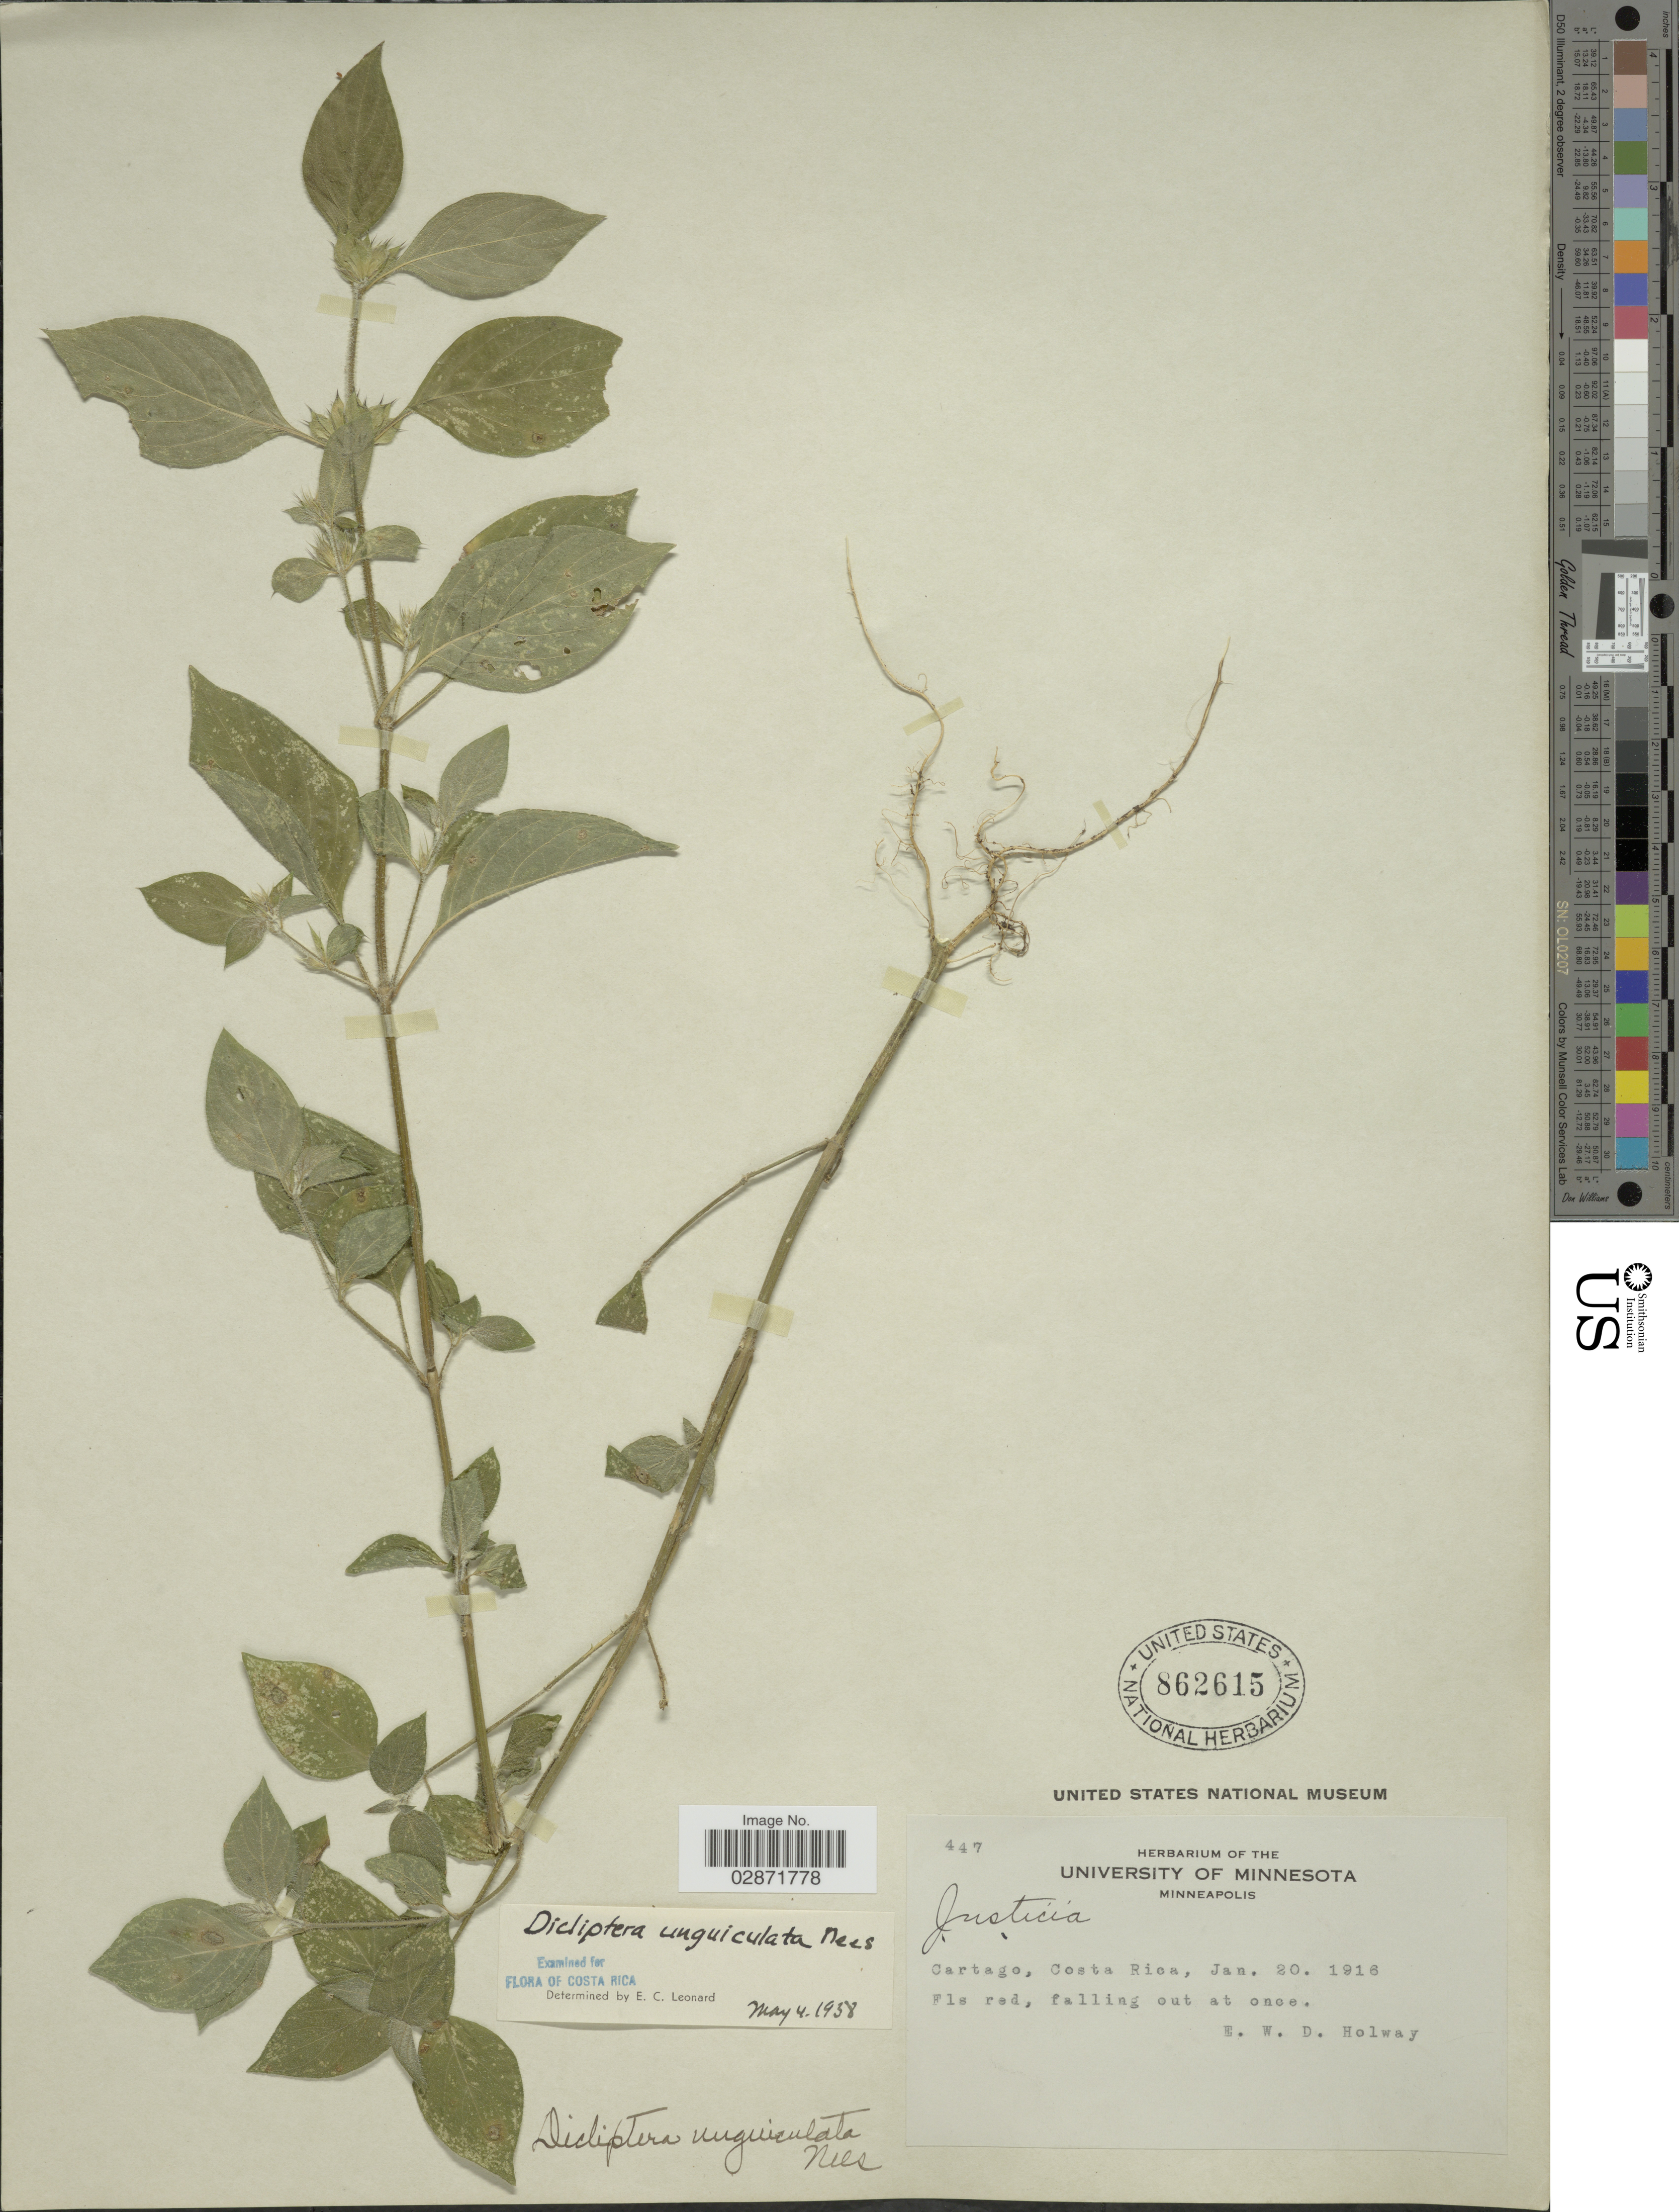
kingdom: Plantae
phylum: Tracheophyta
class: Magnoliopsida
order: Lamiales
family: Acanthaceae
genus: Dicliptera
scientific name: Dicliptera unguiculata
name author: Nees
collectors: E. W. D. Holway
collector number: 447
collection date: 1916-01-20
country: Costa Rica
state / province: Cartago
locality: Cartago, Costa Rica.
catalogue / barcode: US 862615